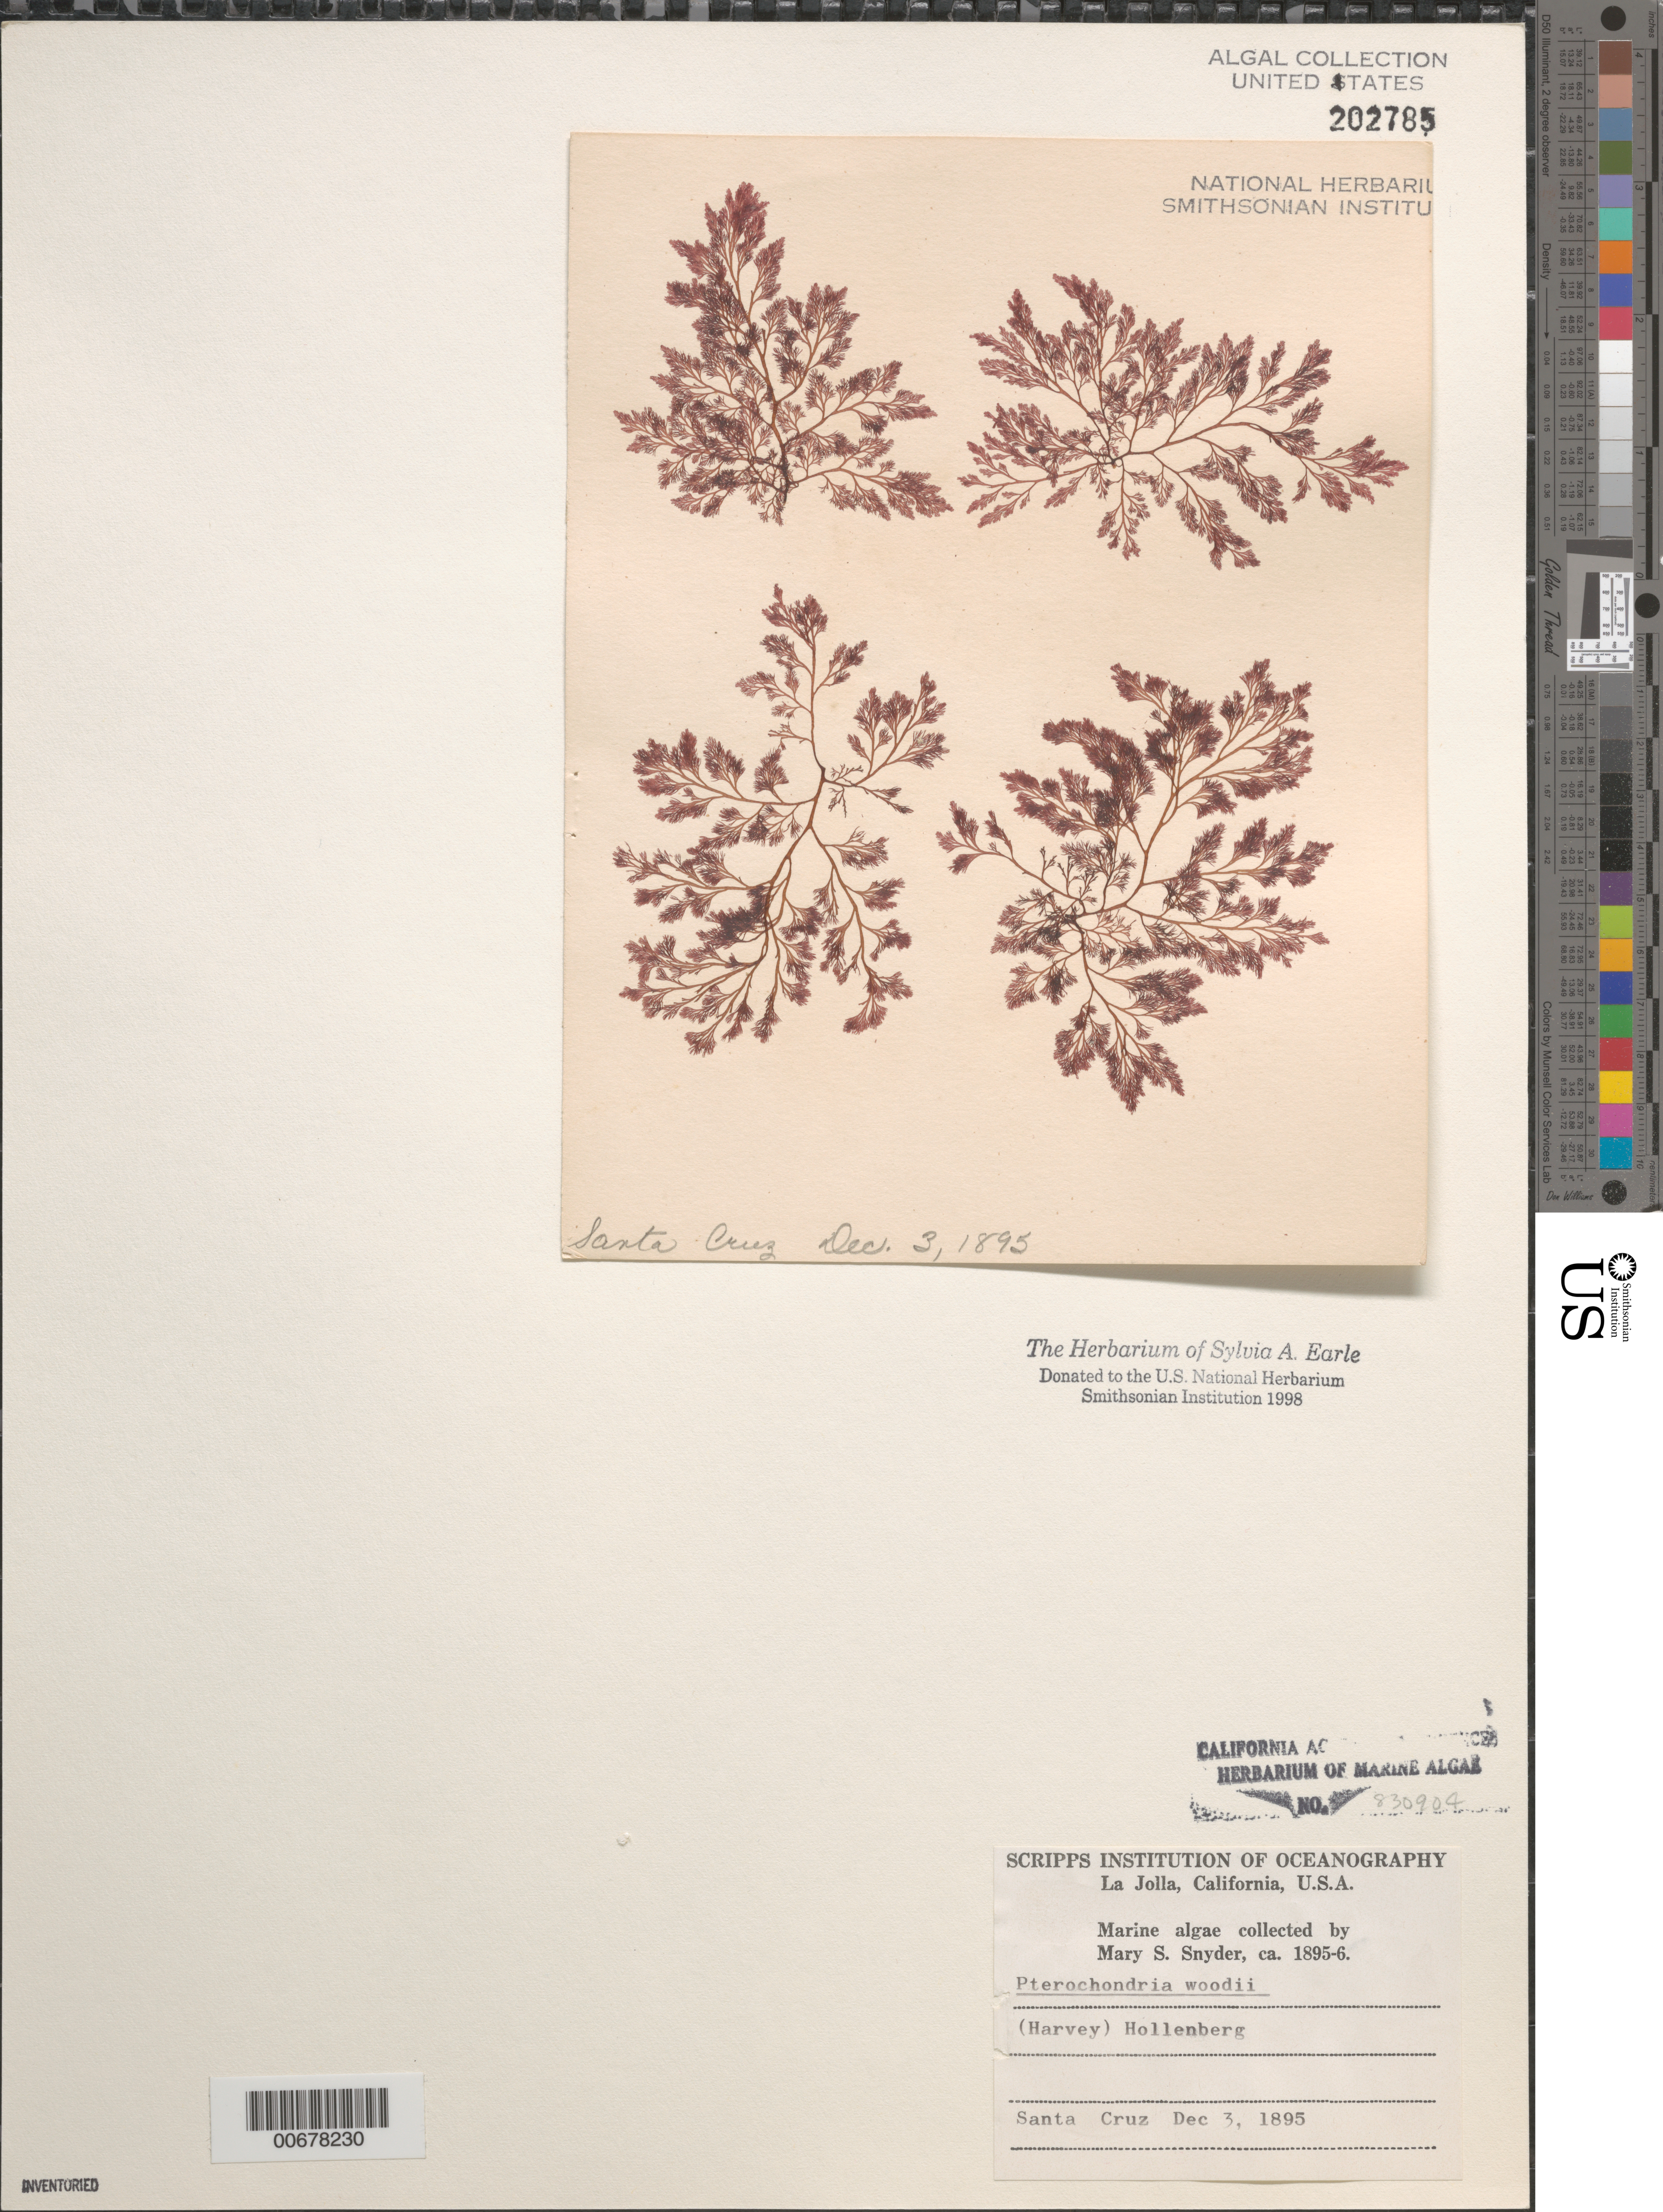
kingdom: Plantae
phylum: Rhodophyta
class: Florideophyceae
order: Ceramiales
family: Rhodomelaceae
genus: Pterochondria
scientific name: Pterochondria woodii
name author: (Harv.) Hollenb.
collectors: M. Snyder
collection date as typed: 03 Dec 1895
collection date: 1895-12-03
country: United States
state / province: California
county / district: Santa Cruz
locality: Santa Cruz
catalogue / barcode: US 202785